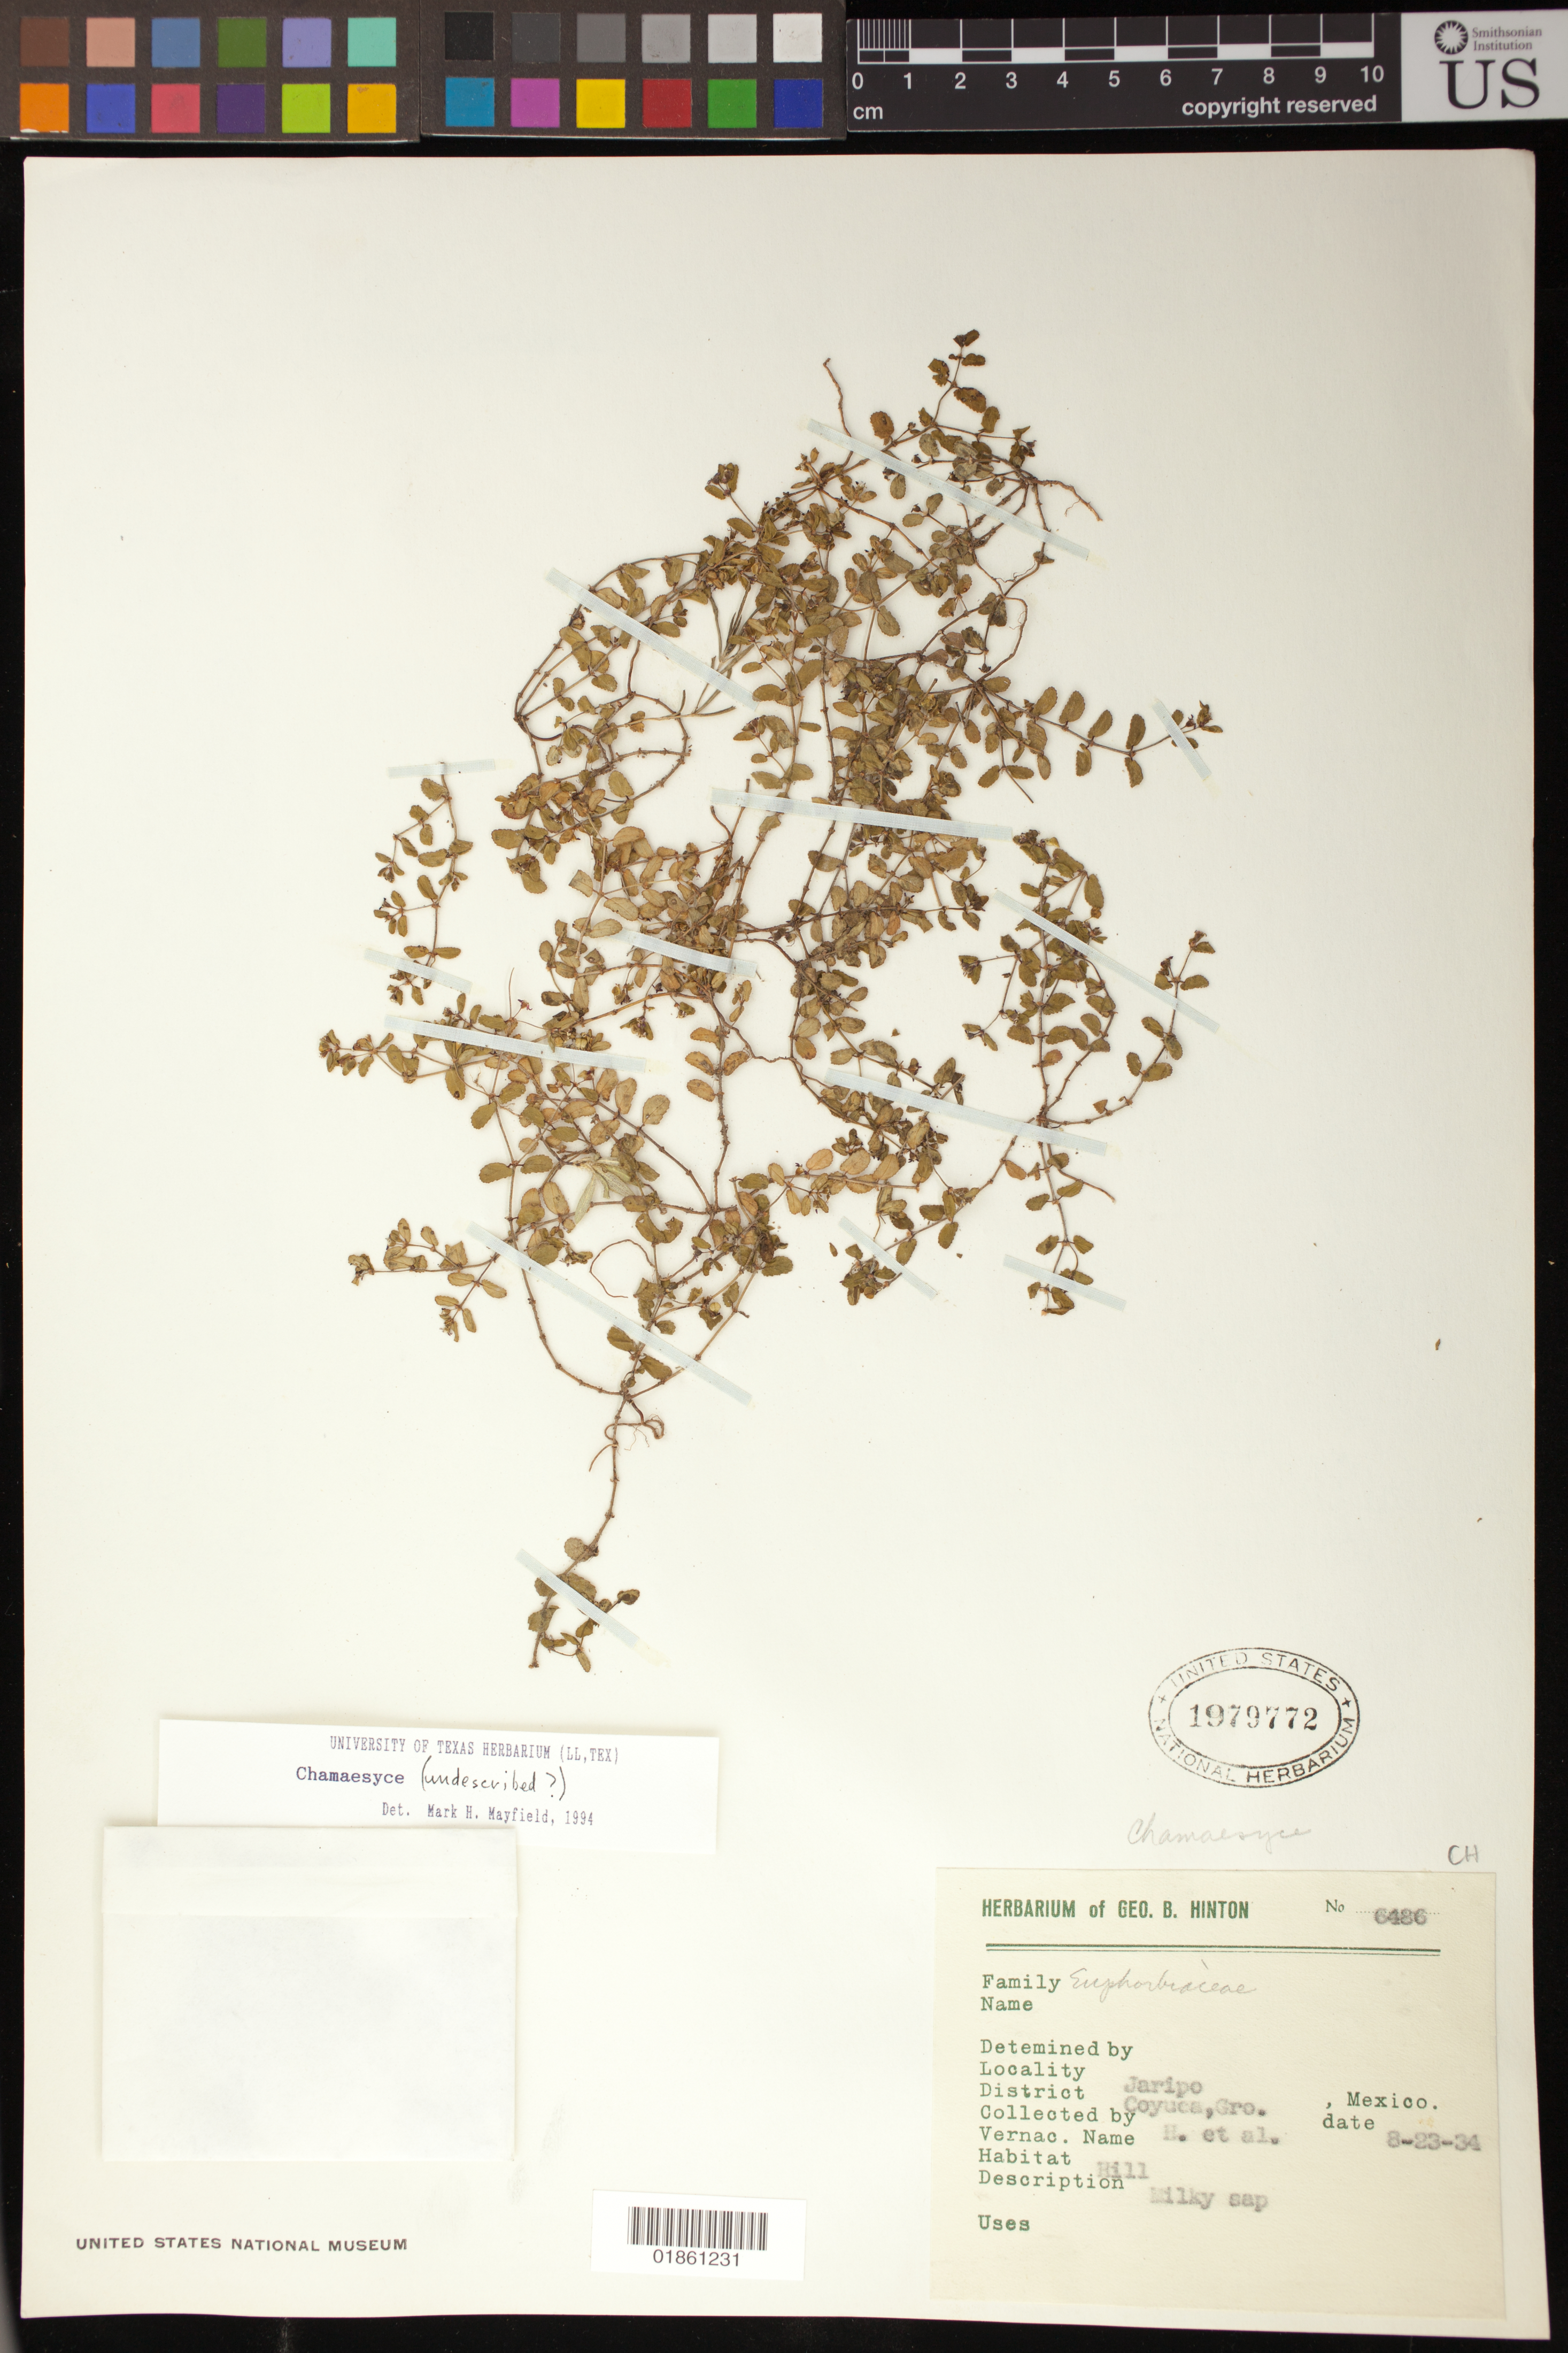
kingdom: Plantae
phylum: Tracheophyta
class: Magnoliopsida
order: Malpighiales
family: Euphorbiaceae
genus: Euphorbia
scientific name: Euphorbia sp.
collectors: G. B. Hinton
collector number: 6486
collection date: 1934-08-23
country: Mexico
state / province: Guerrero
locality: Jaripo; Coyuca, Gro.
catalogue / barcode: US 1979772